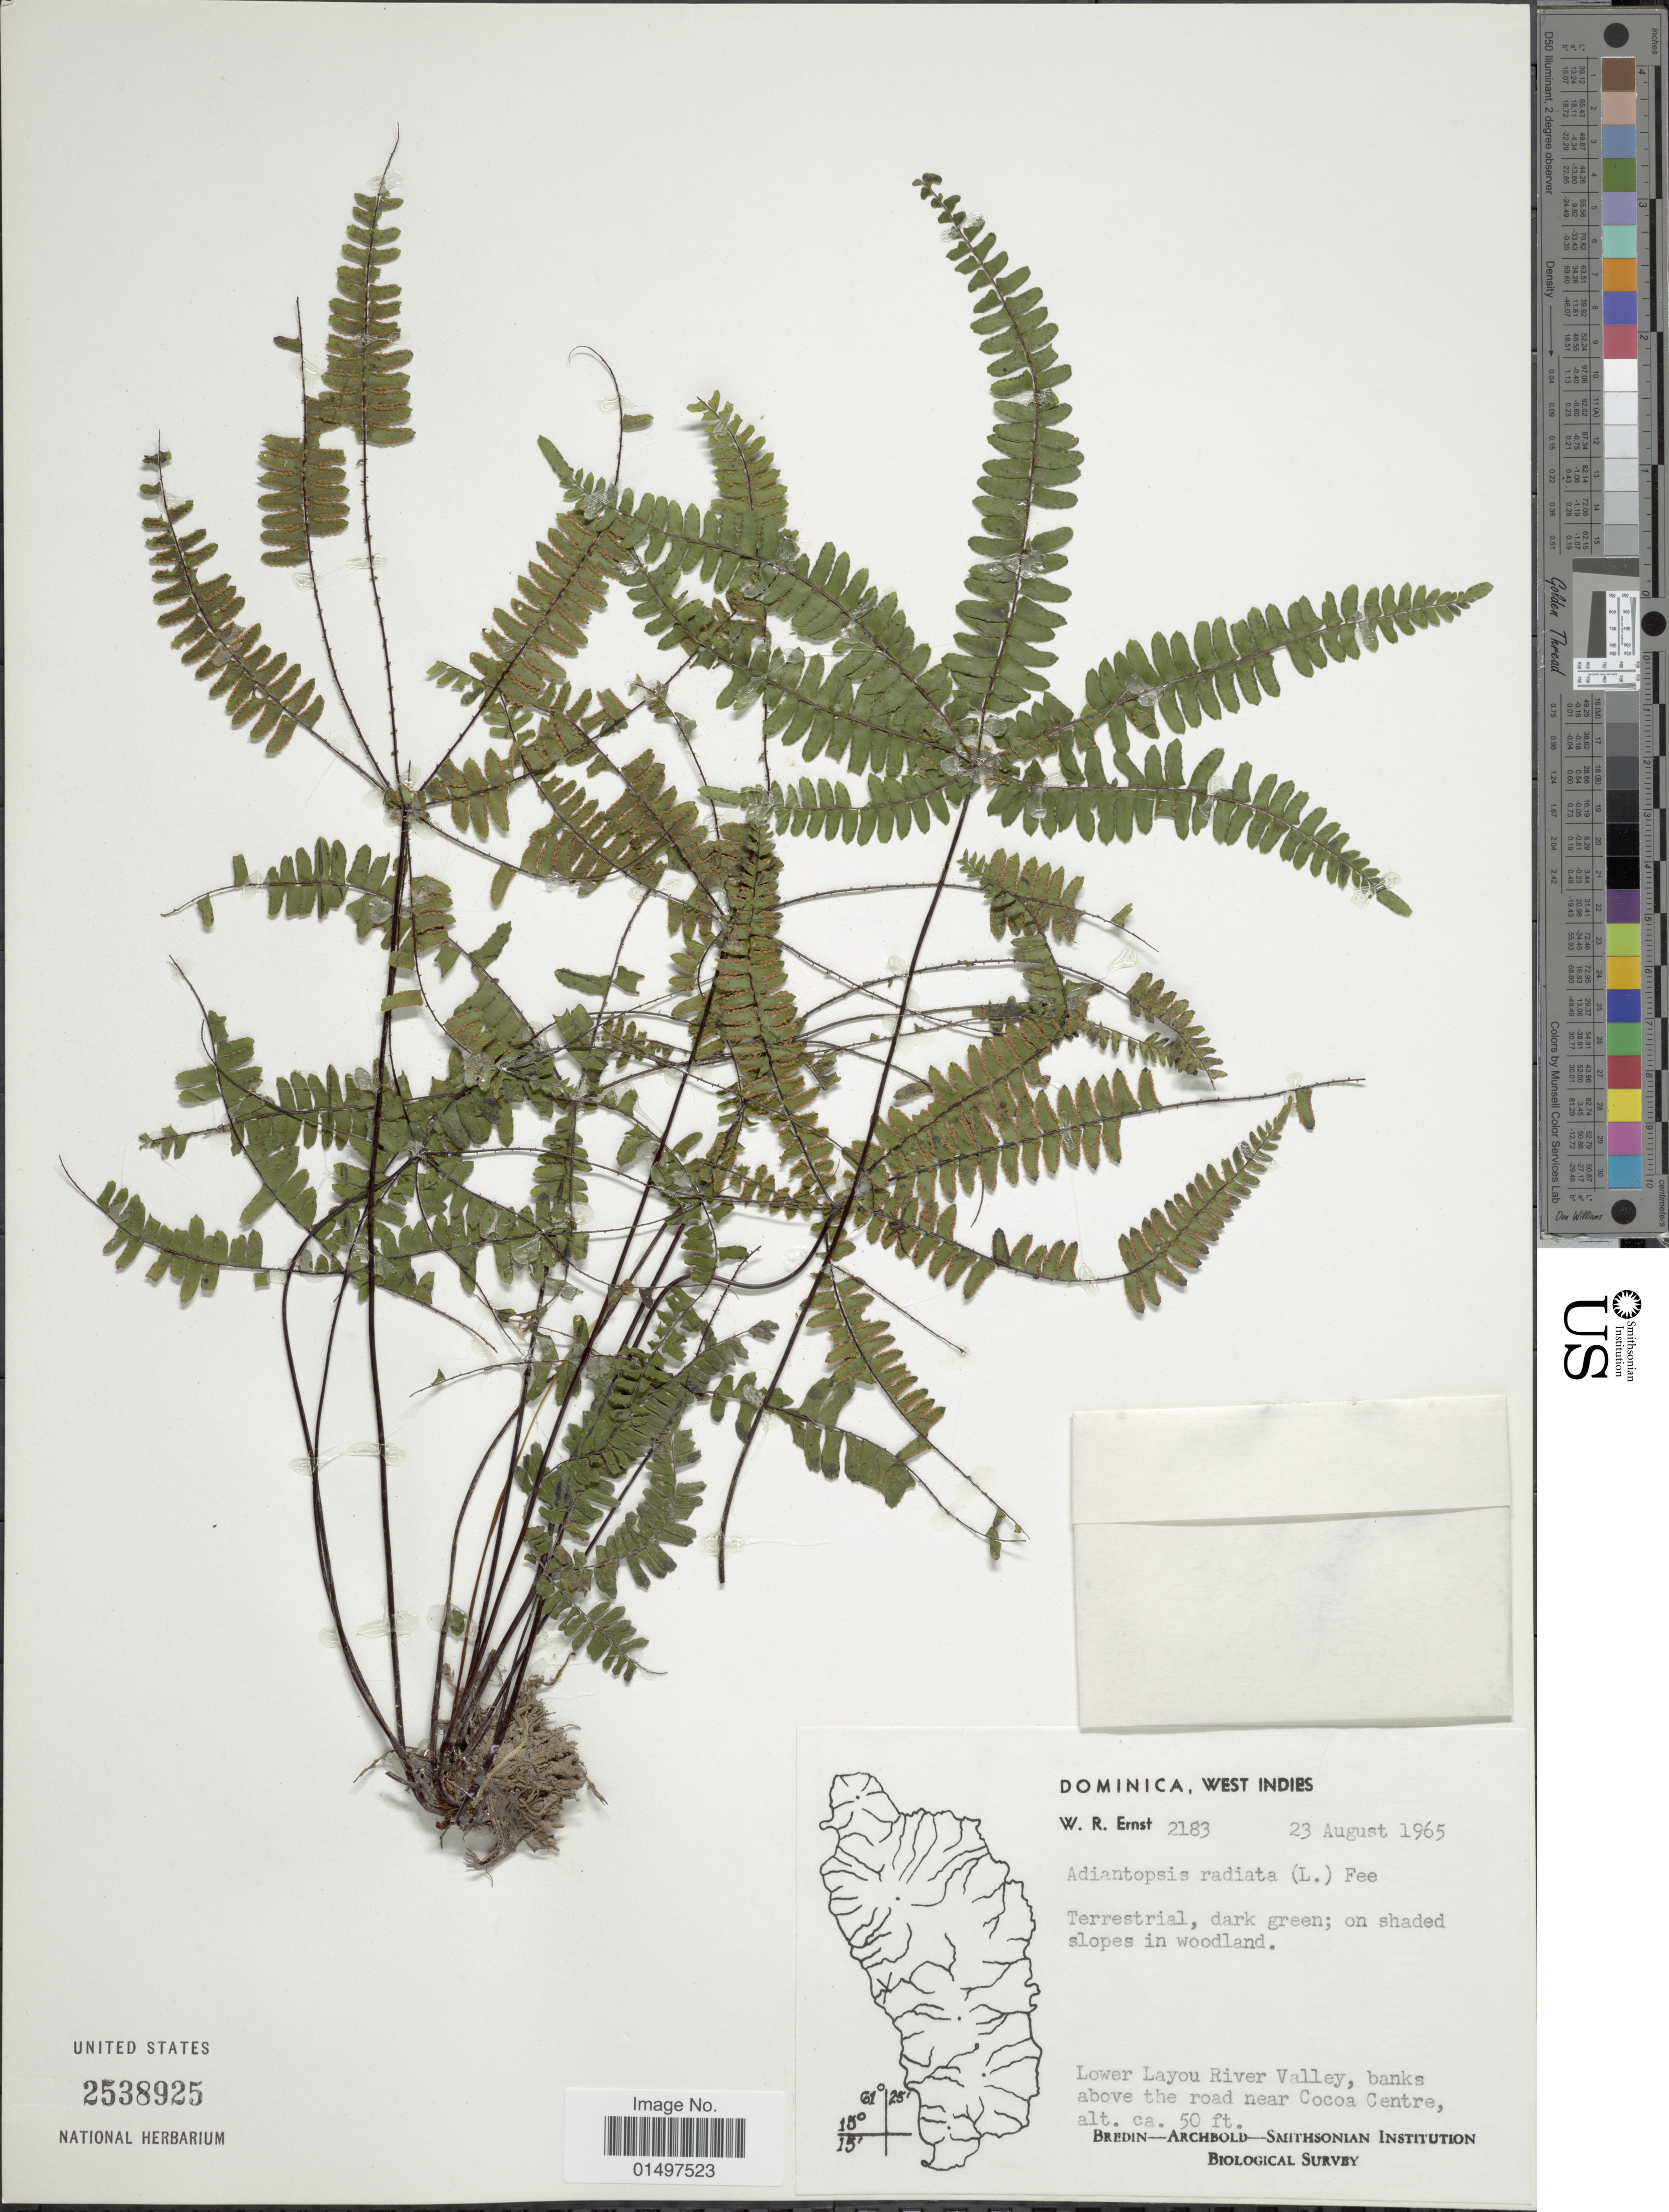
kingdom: Plantae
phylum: Tracheophyta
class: Polypodiopsida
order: Polypodiales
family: Pteridaceae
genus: Adiantopsis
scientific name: Adiantopsis radiata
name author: (L.) Fée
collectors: W. R. Ernst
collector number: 2183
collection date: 1965-08-23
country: Dominica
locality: Lower Layou River Valley, banks above the road near Cocoa Centre.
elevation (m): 15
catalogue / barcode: US 2538925